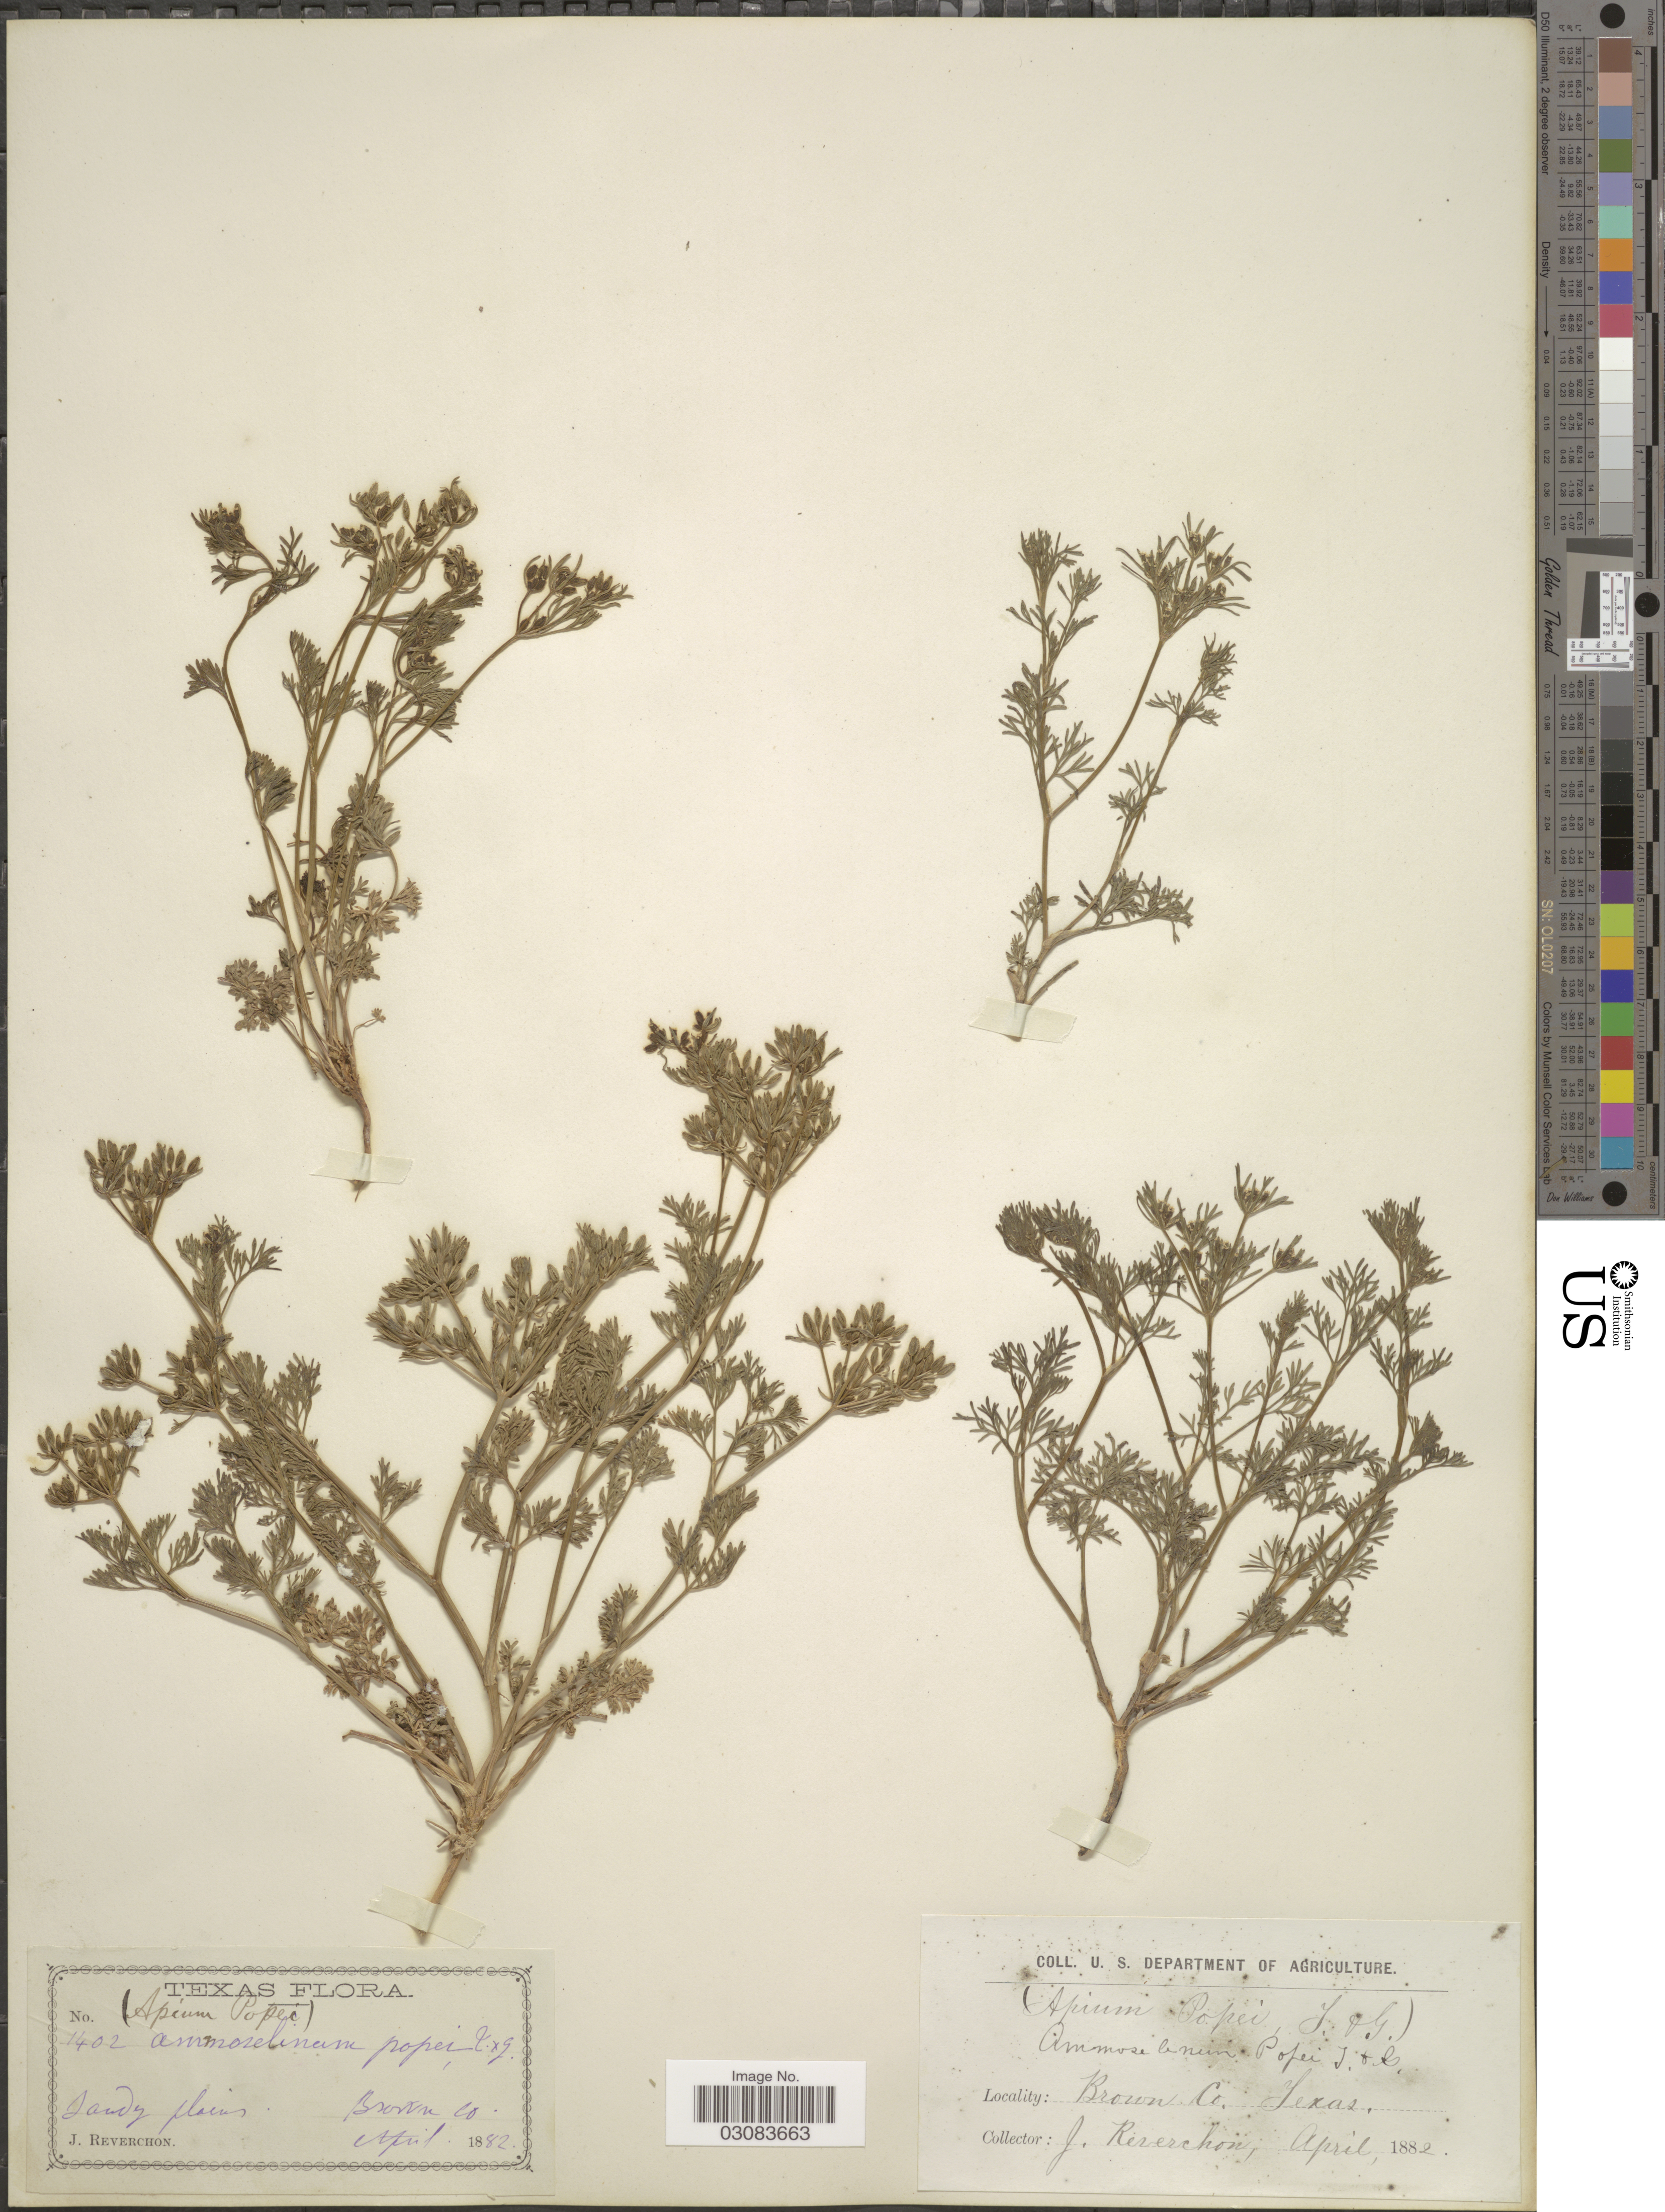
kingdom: Plantae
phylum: Tracheophyta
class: Magnoliopsida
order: Apiales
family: Apiaceae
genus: Ammoselinum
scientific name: Ammoselinum popei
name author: Torr. & A. Gray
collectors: J. Reverchon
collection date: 1882-04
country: United States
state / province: Texas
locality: Sandy plains. Brown Co.